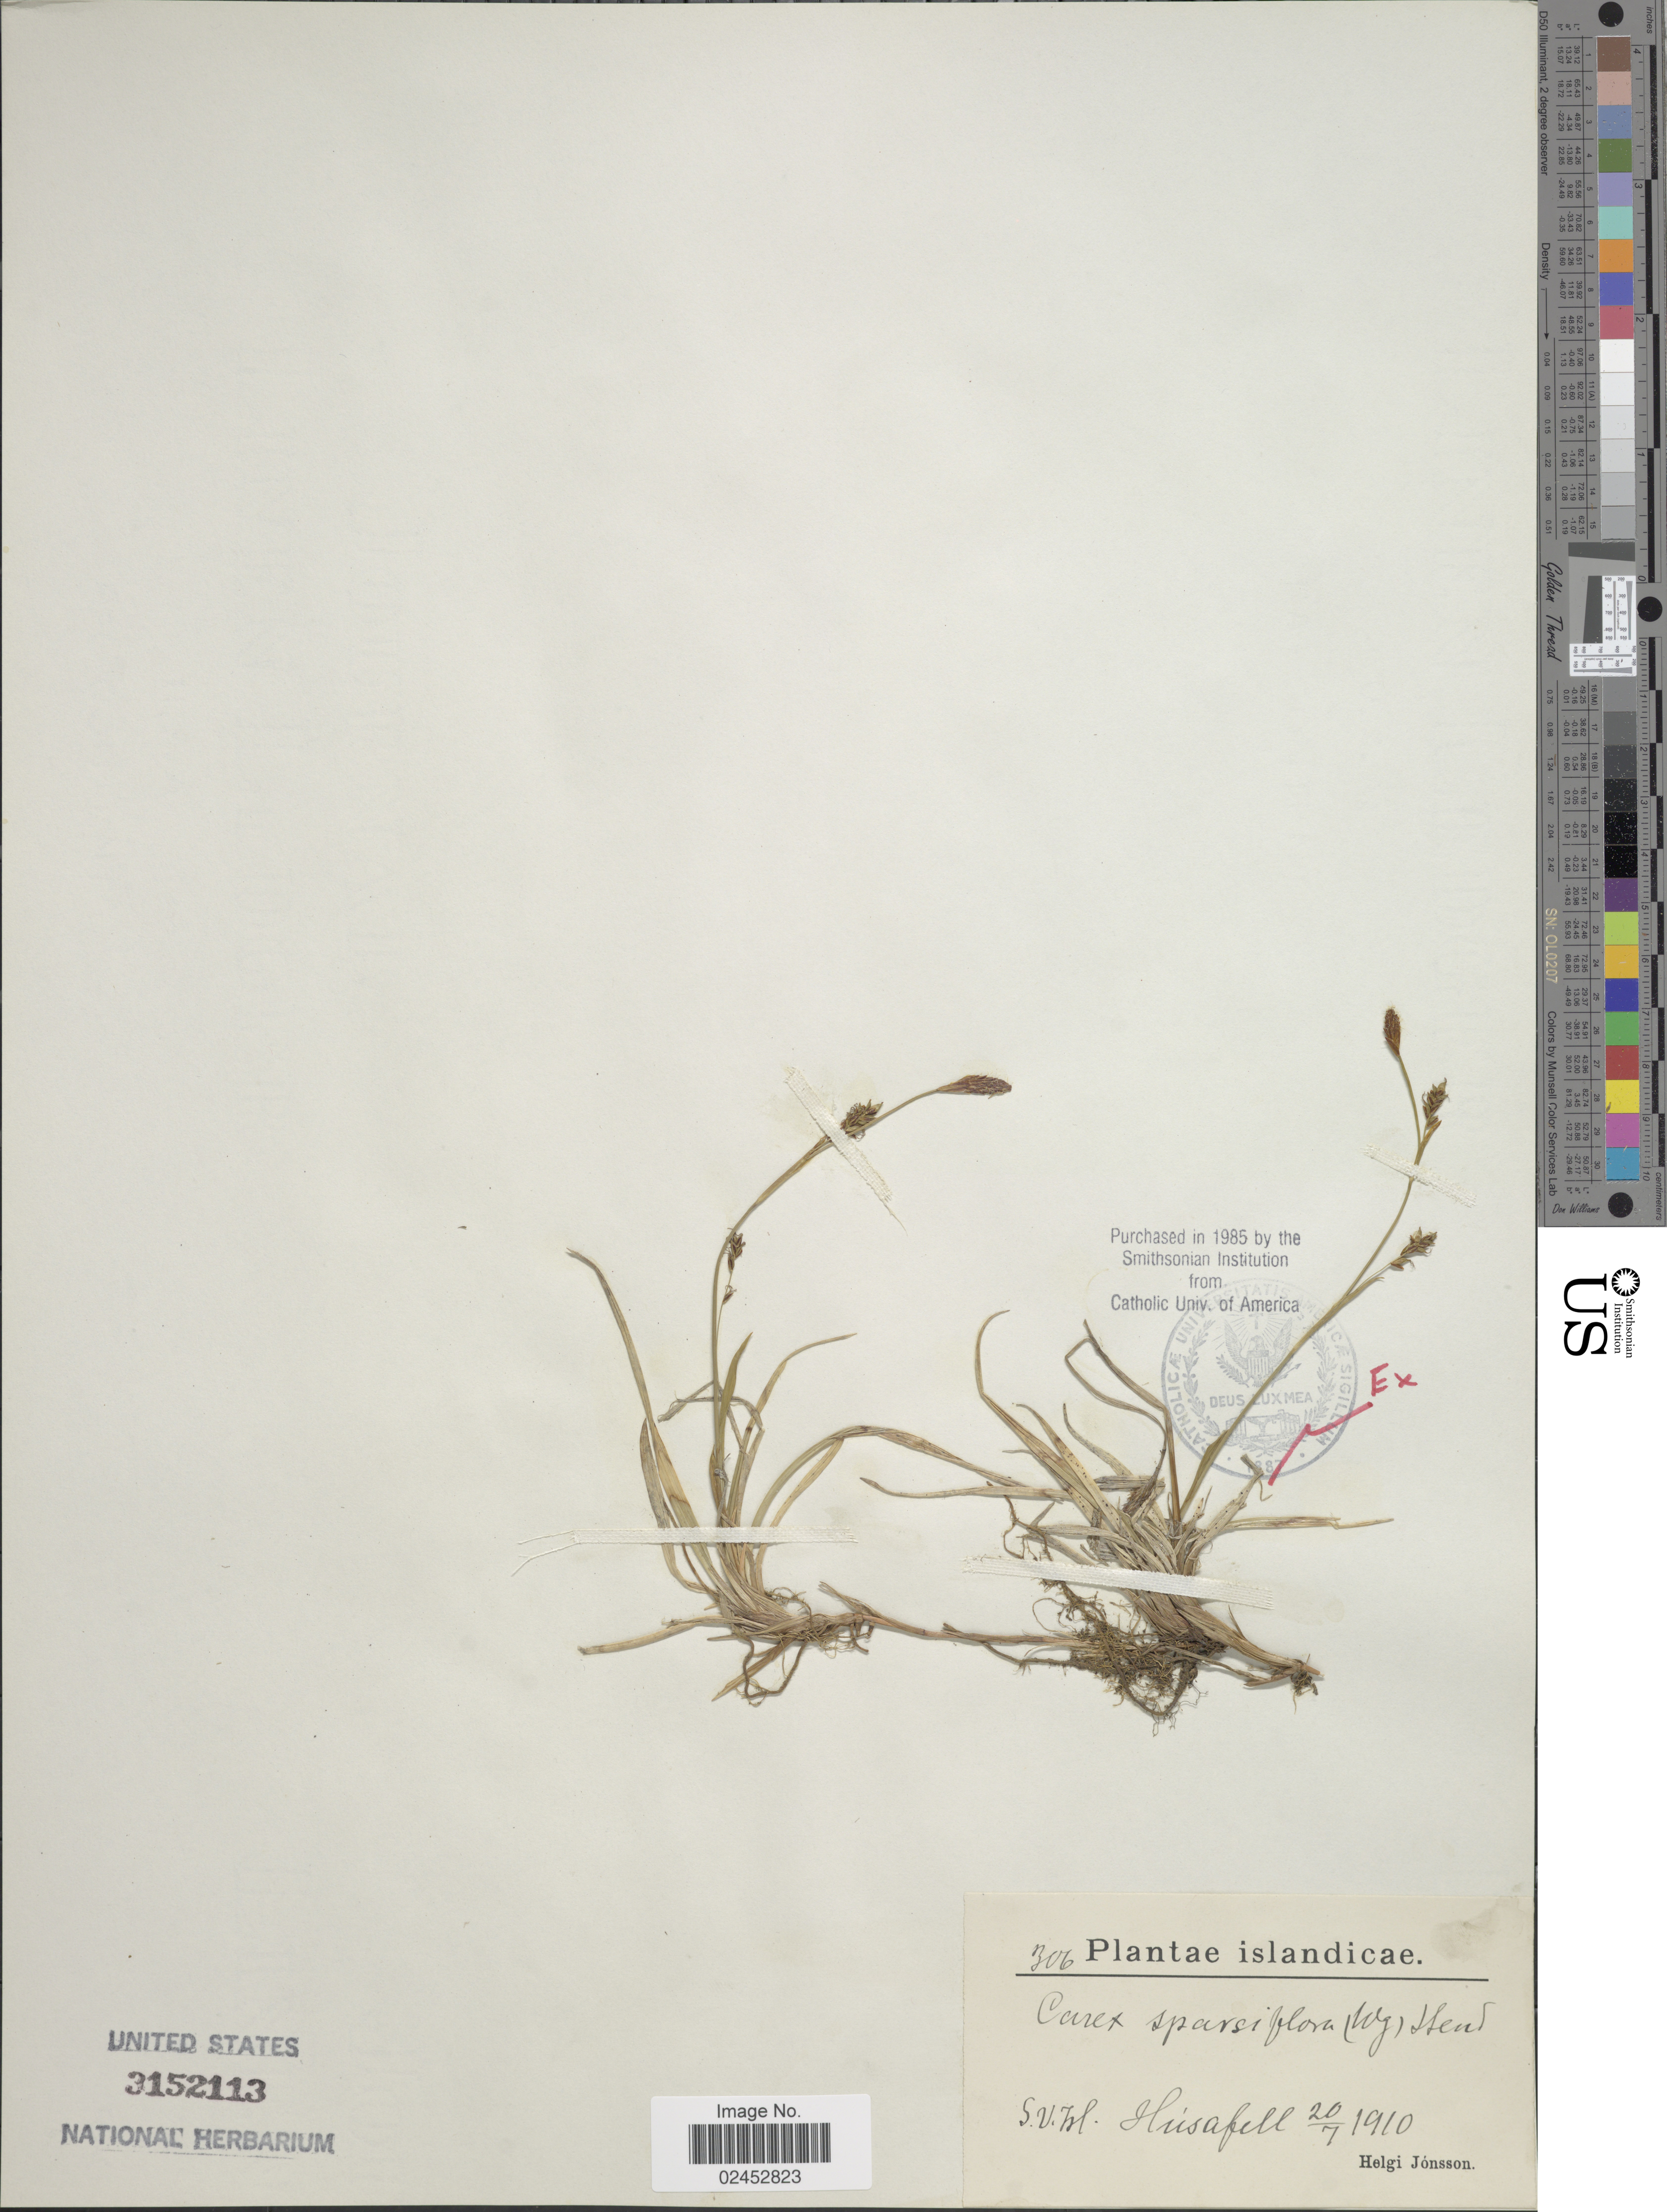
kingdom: Plantae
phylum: Tracheophyta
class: Liliopsida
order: Poales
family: Cyperaceae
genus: Carex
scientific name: Carex vaginata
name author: Tausch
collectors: H. Jónsson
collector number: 306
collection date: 1910-07-20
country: Iceland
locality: Islandicae, S.V.Zl. Husafell.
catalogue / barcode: US 3152113